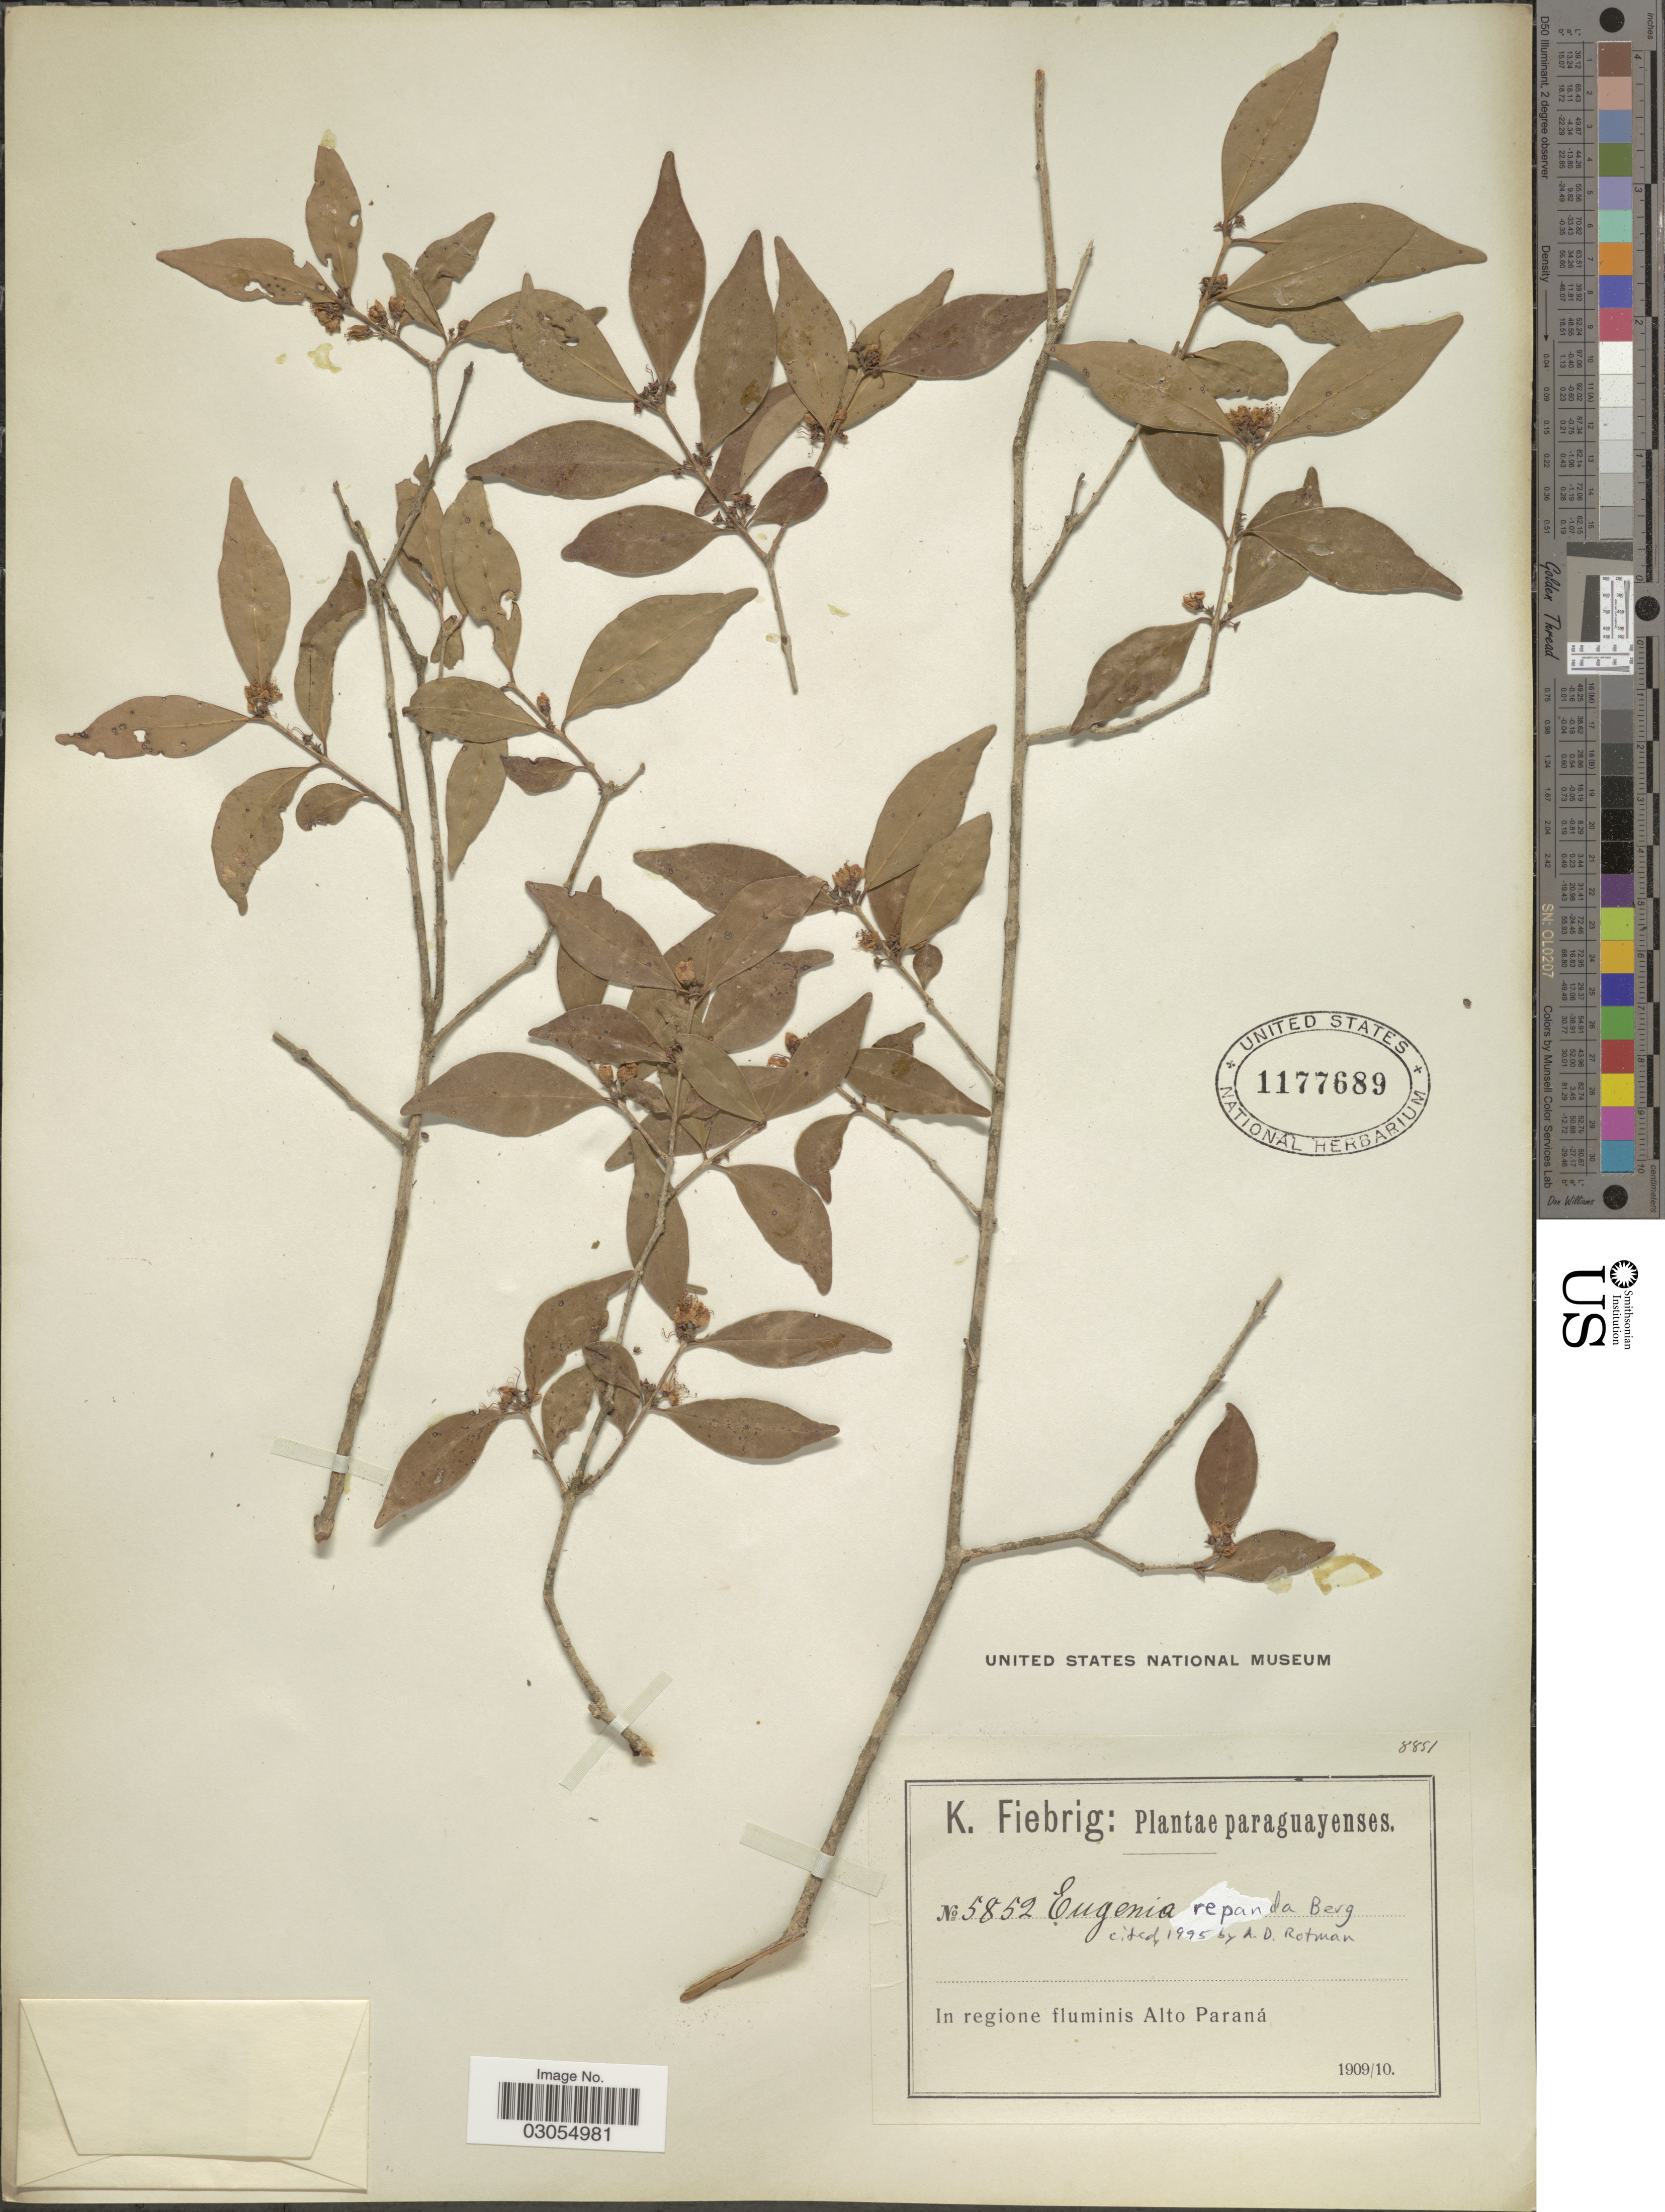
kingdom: Plantae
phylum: Tracheophyta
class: Magnoliopsida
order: Myrtales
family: Myrtaceae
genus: Eugenia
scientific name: Eugenia repanda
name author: O. Berg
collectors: K. Fiebrig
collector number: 5852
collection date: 1909/1910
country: Paraguay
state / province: Alto Parana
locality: In regione fluminis Alto Paraná.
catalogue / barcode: US 1177689